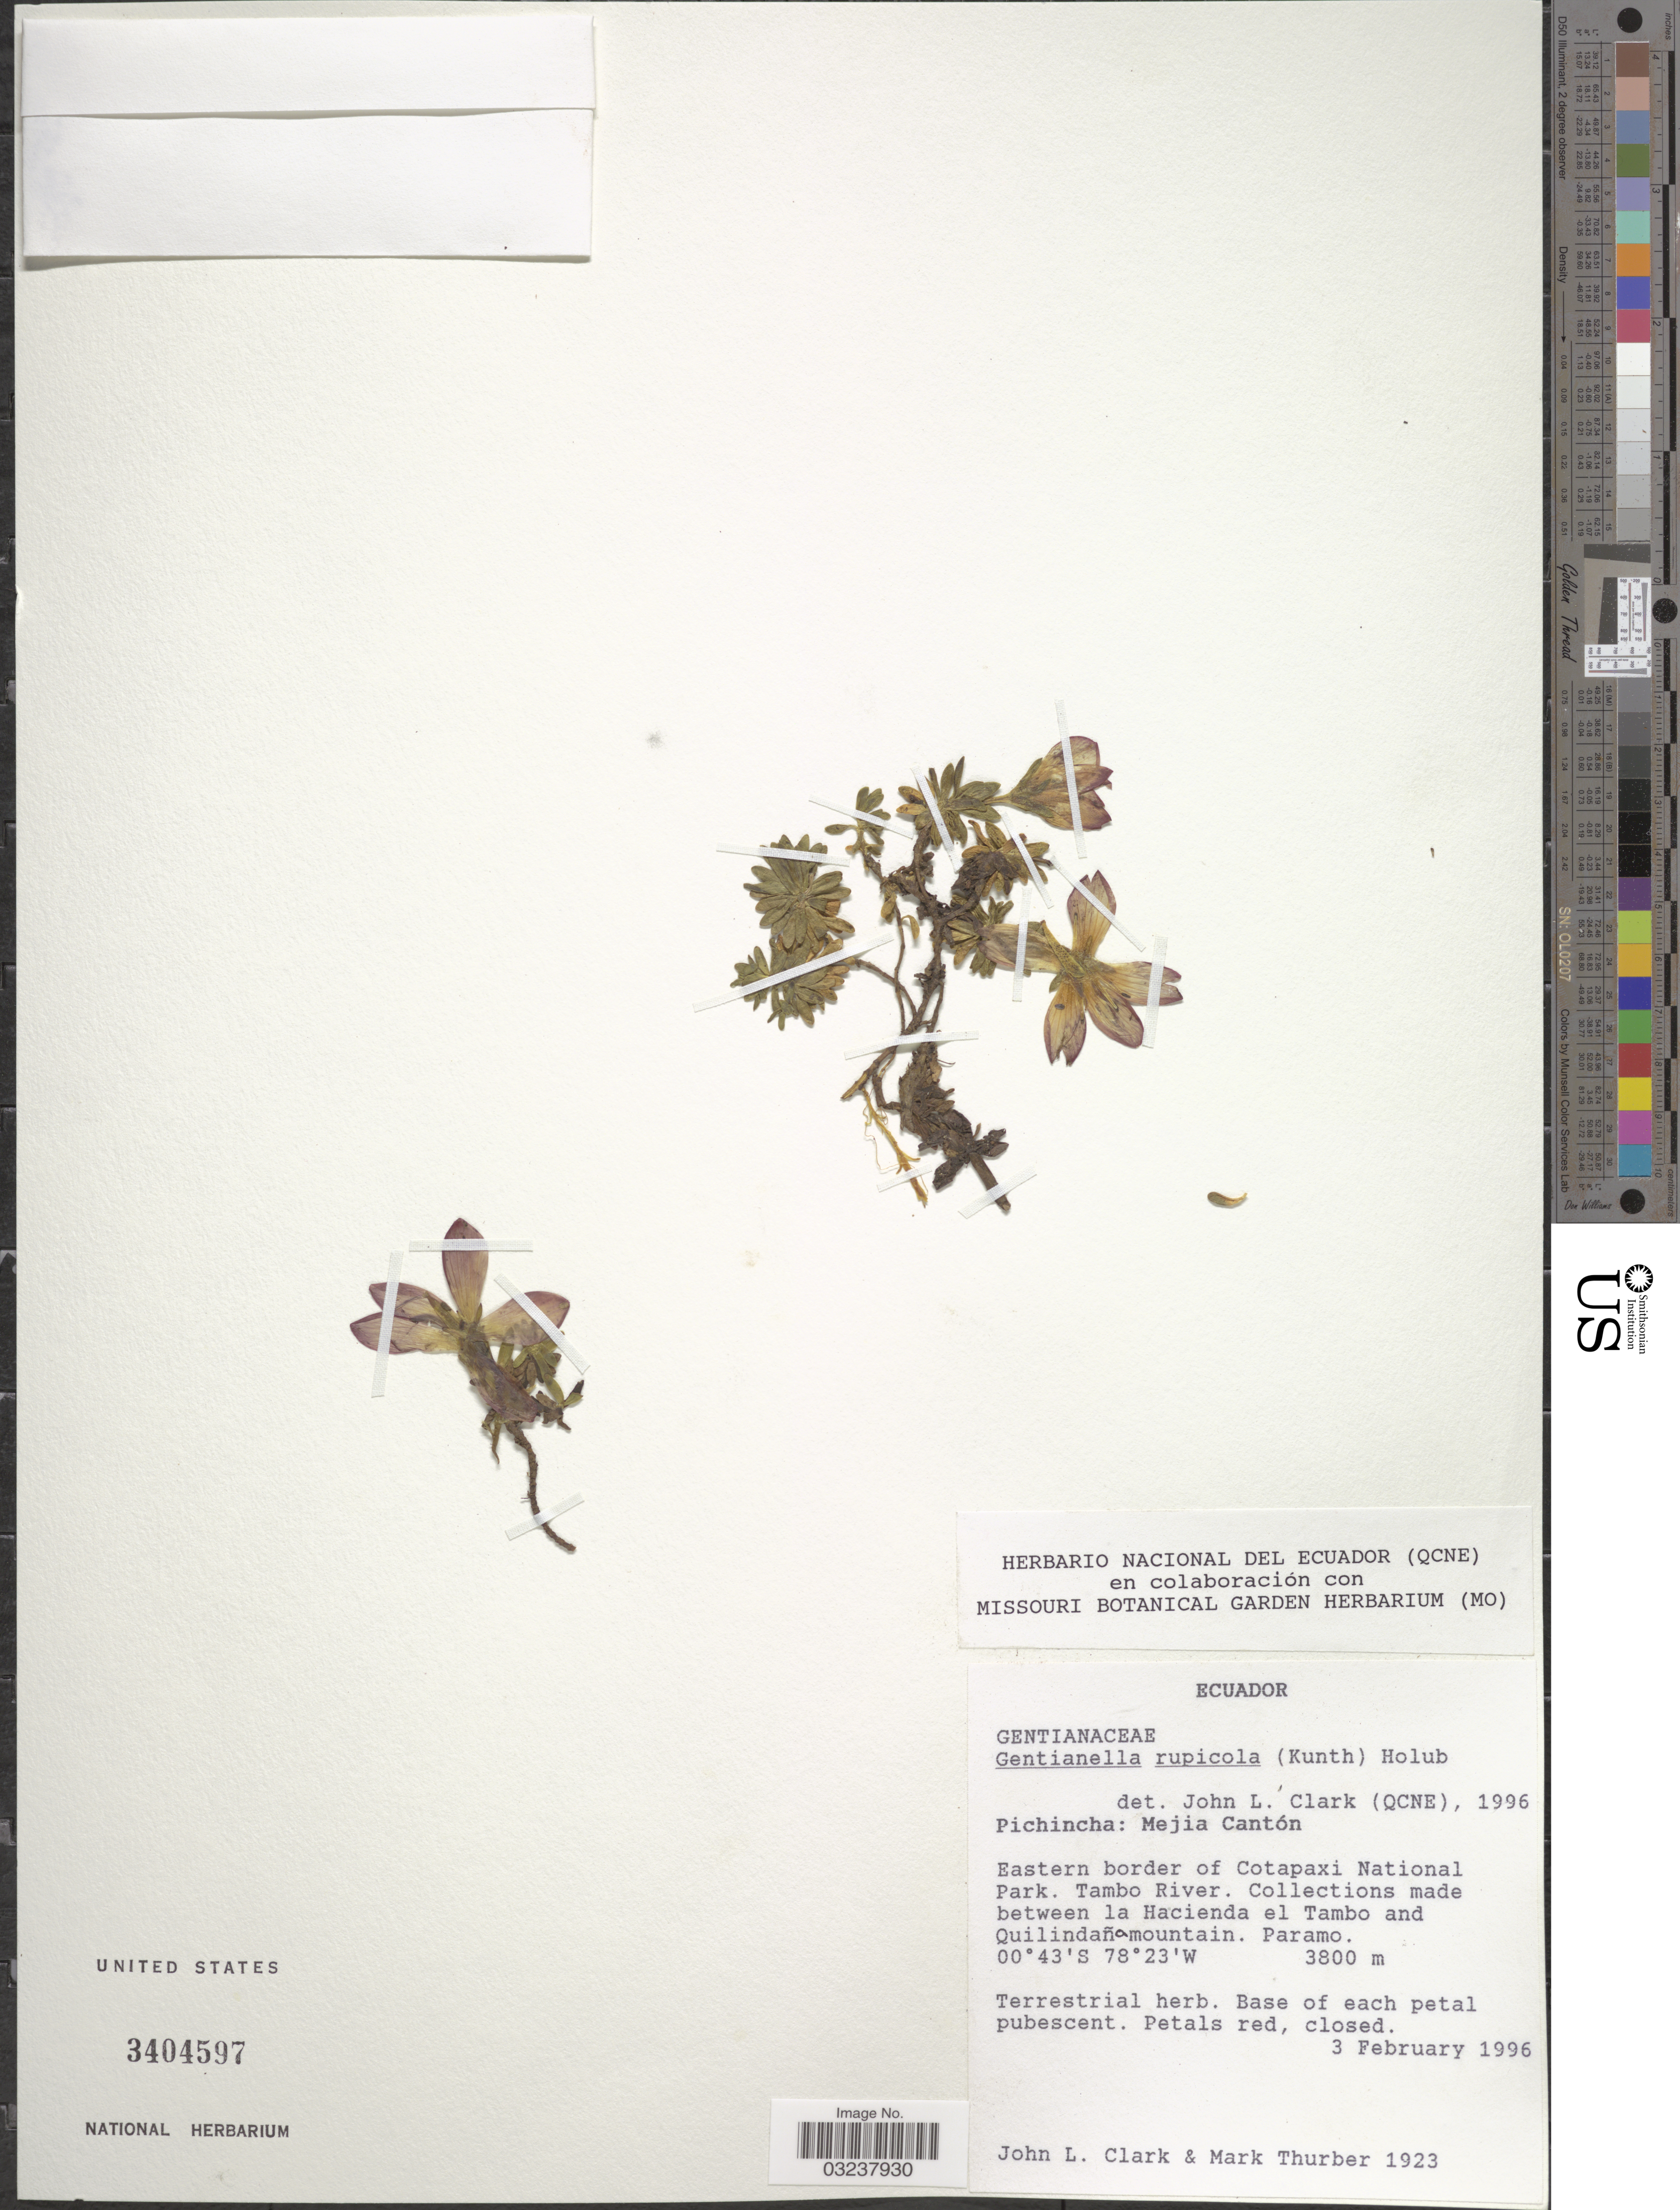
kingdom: Plantae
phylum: Tracheophyta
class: Magnoliopsida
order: Gentianales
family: Gentianaceae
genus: Gentianella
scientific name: Gentianella rupicola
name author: (Kunth) Holub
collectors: J. L. Clark & M. Thurber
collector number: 1923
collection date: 1996-02-03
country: Ecuador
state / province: Pichincha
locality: Mejia Cantón. Eastern border of Cotapaxi National Park. Tambo River. Between la Hacienda el Tambo and Quilindaña mountain.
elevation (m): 3800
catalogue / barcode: US 3404597